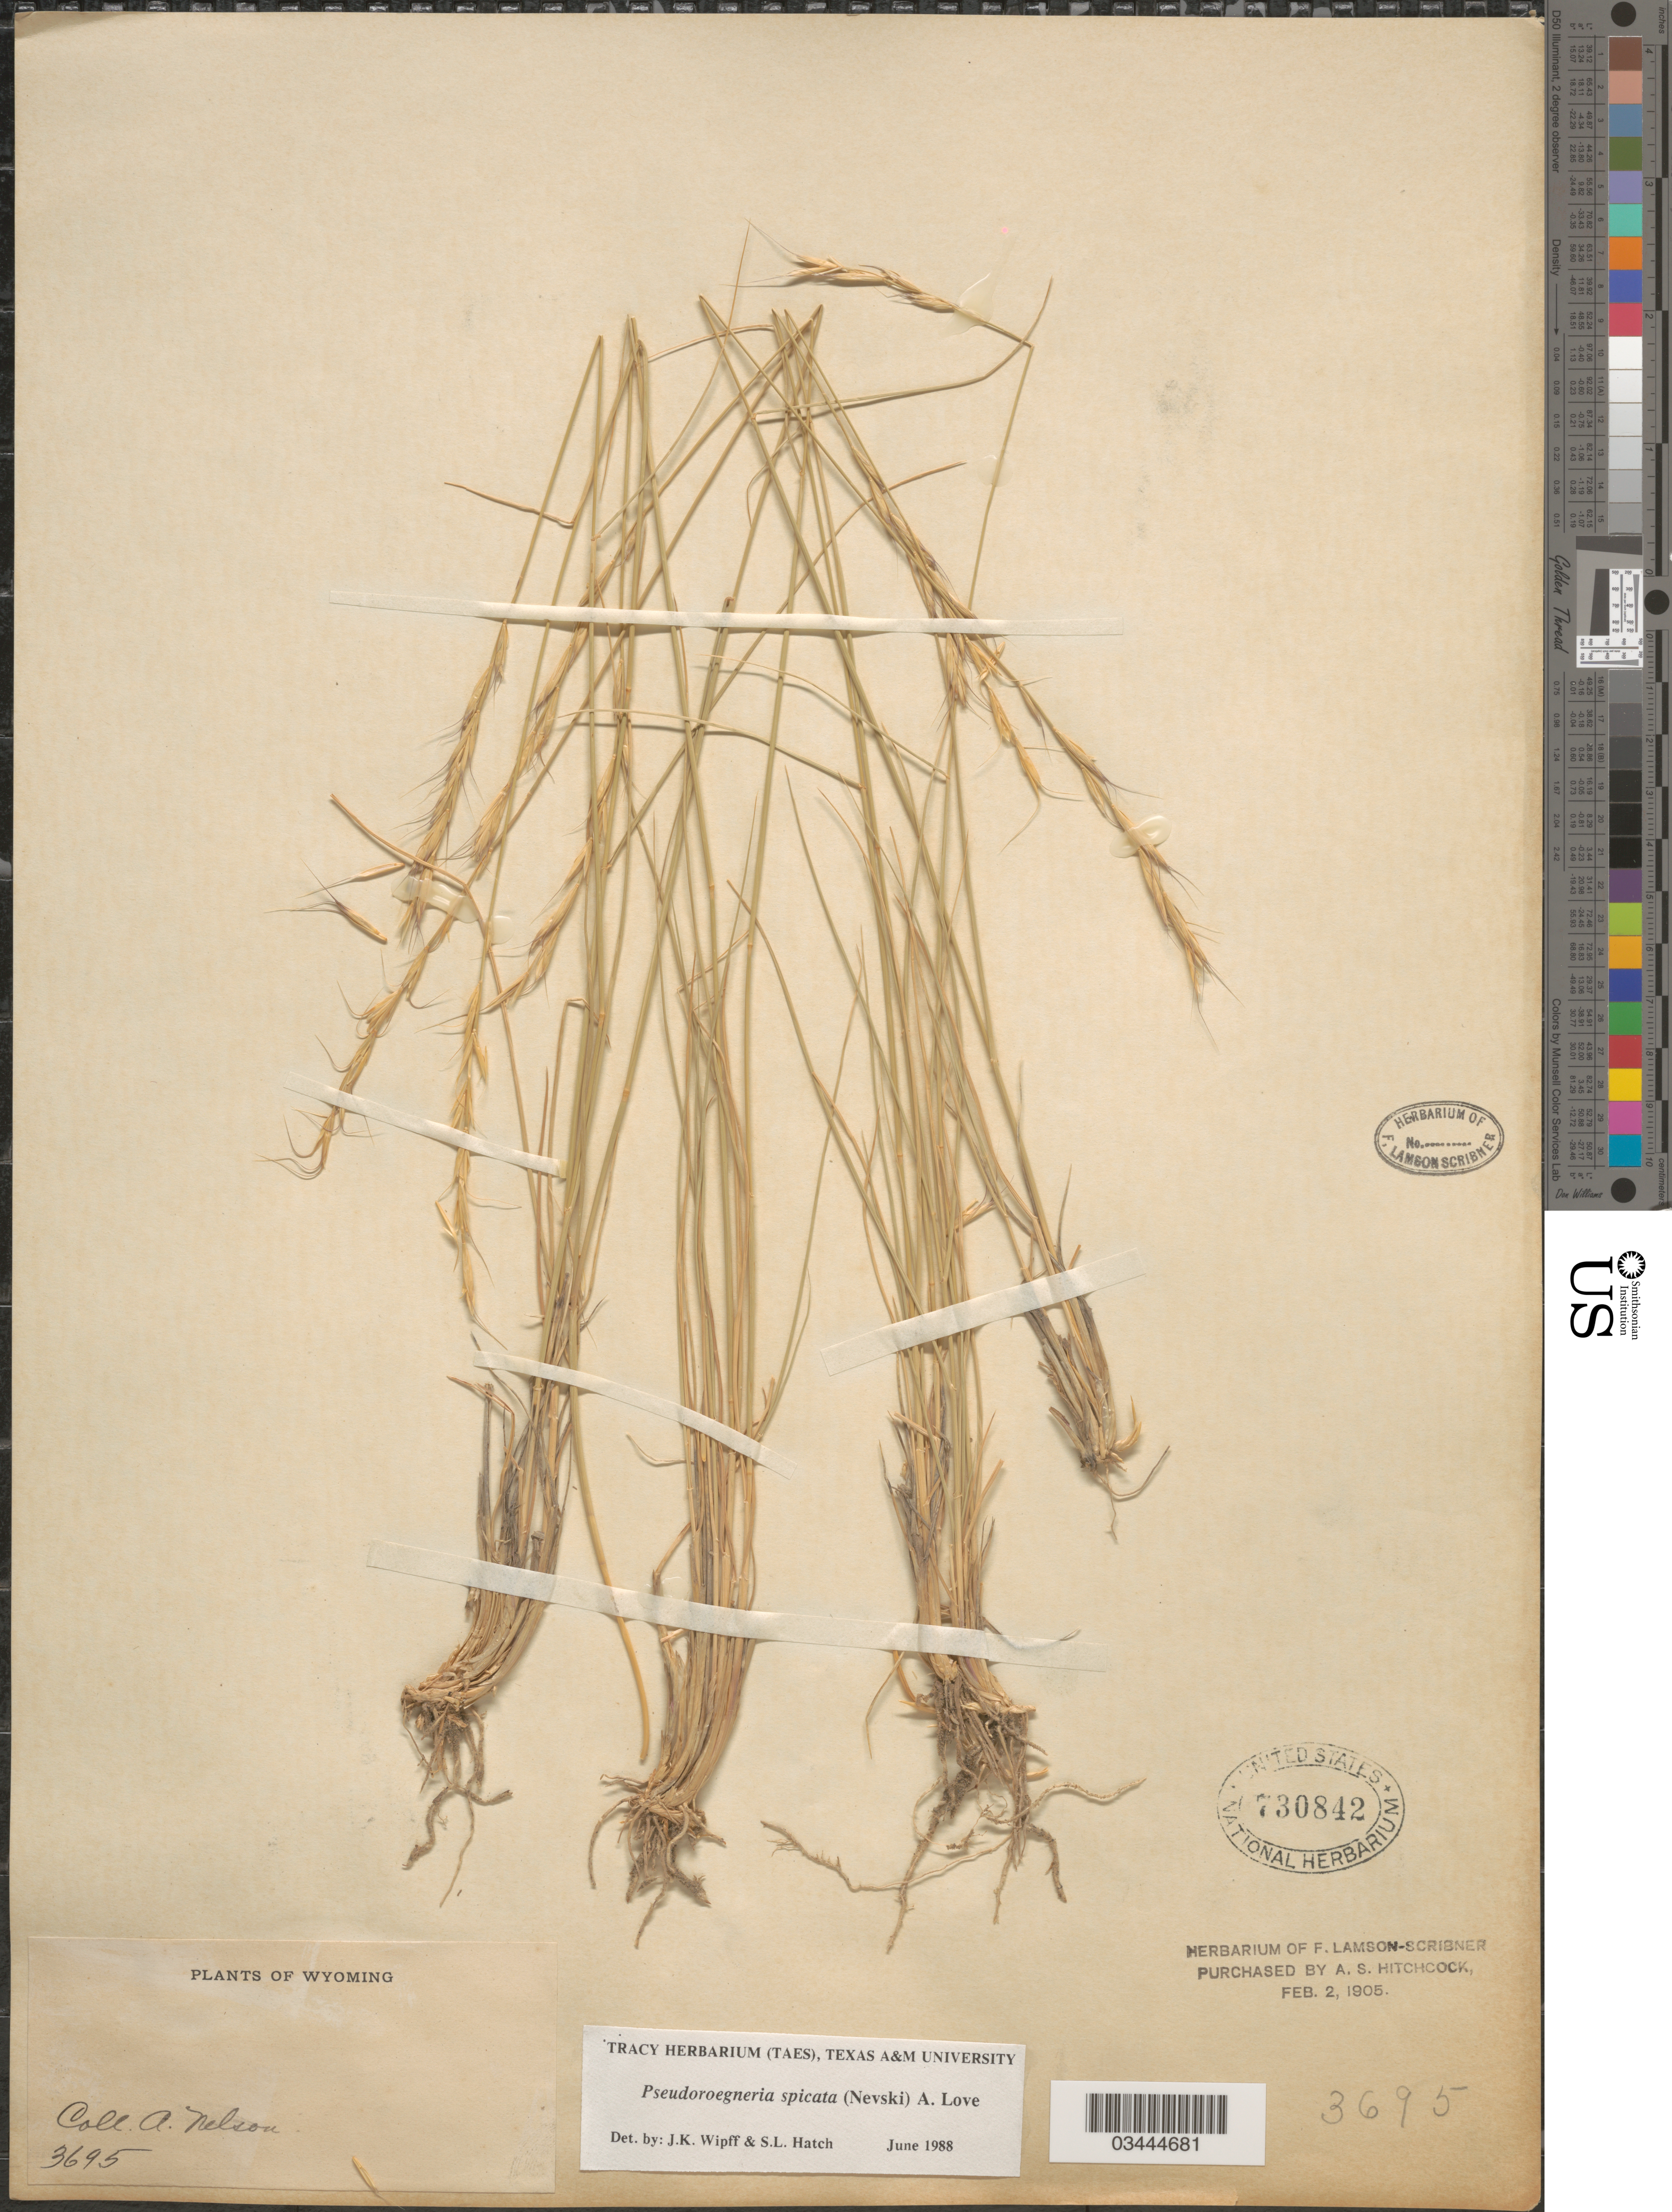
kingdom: Plantae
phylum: Tracheophyta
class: Liliopsida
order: Poales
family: Poaceae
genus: Pseudoroegneria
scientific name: Pseudoroegneria spicata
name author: (Pursh) Á. Löve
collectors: A. Nelson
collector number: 3695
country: United States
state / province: Wyoming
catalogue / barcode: US 730842